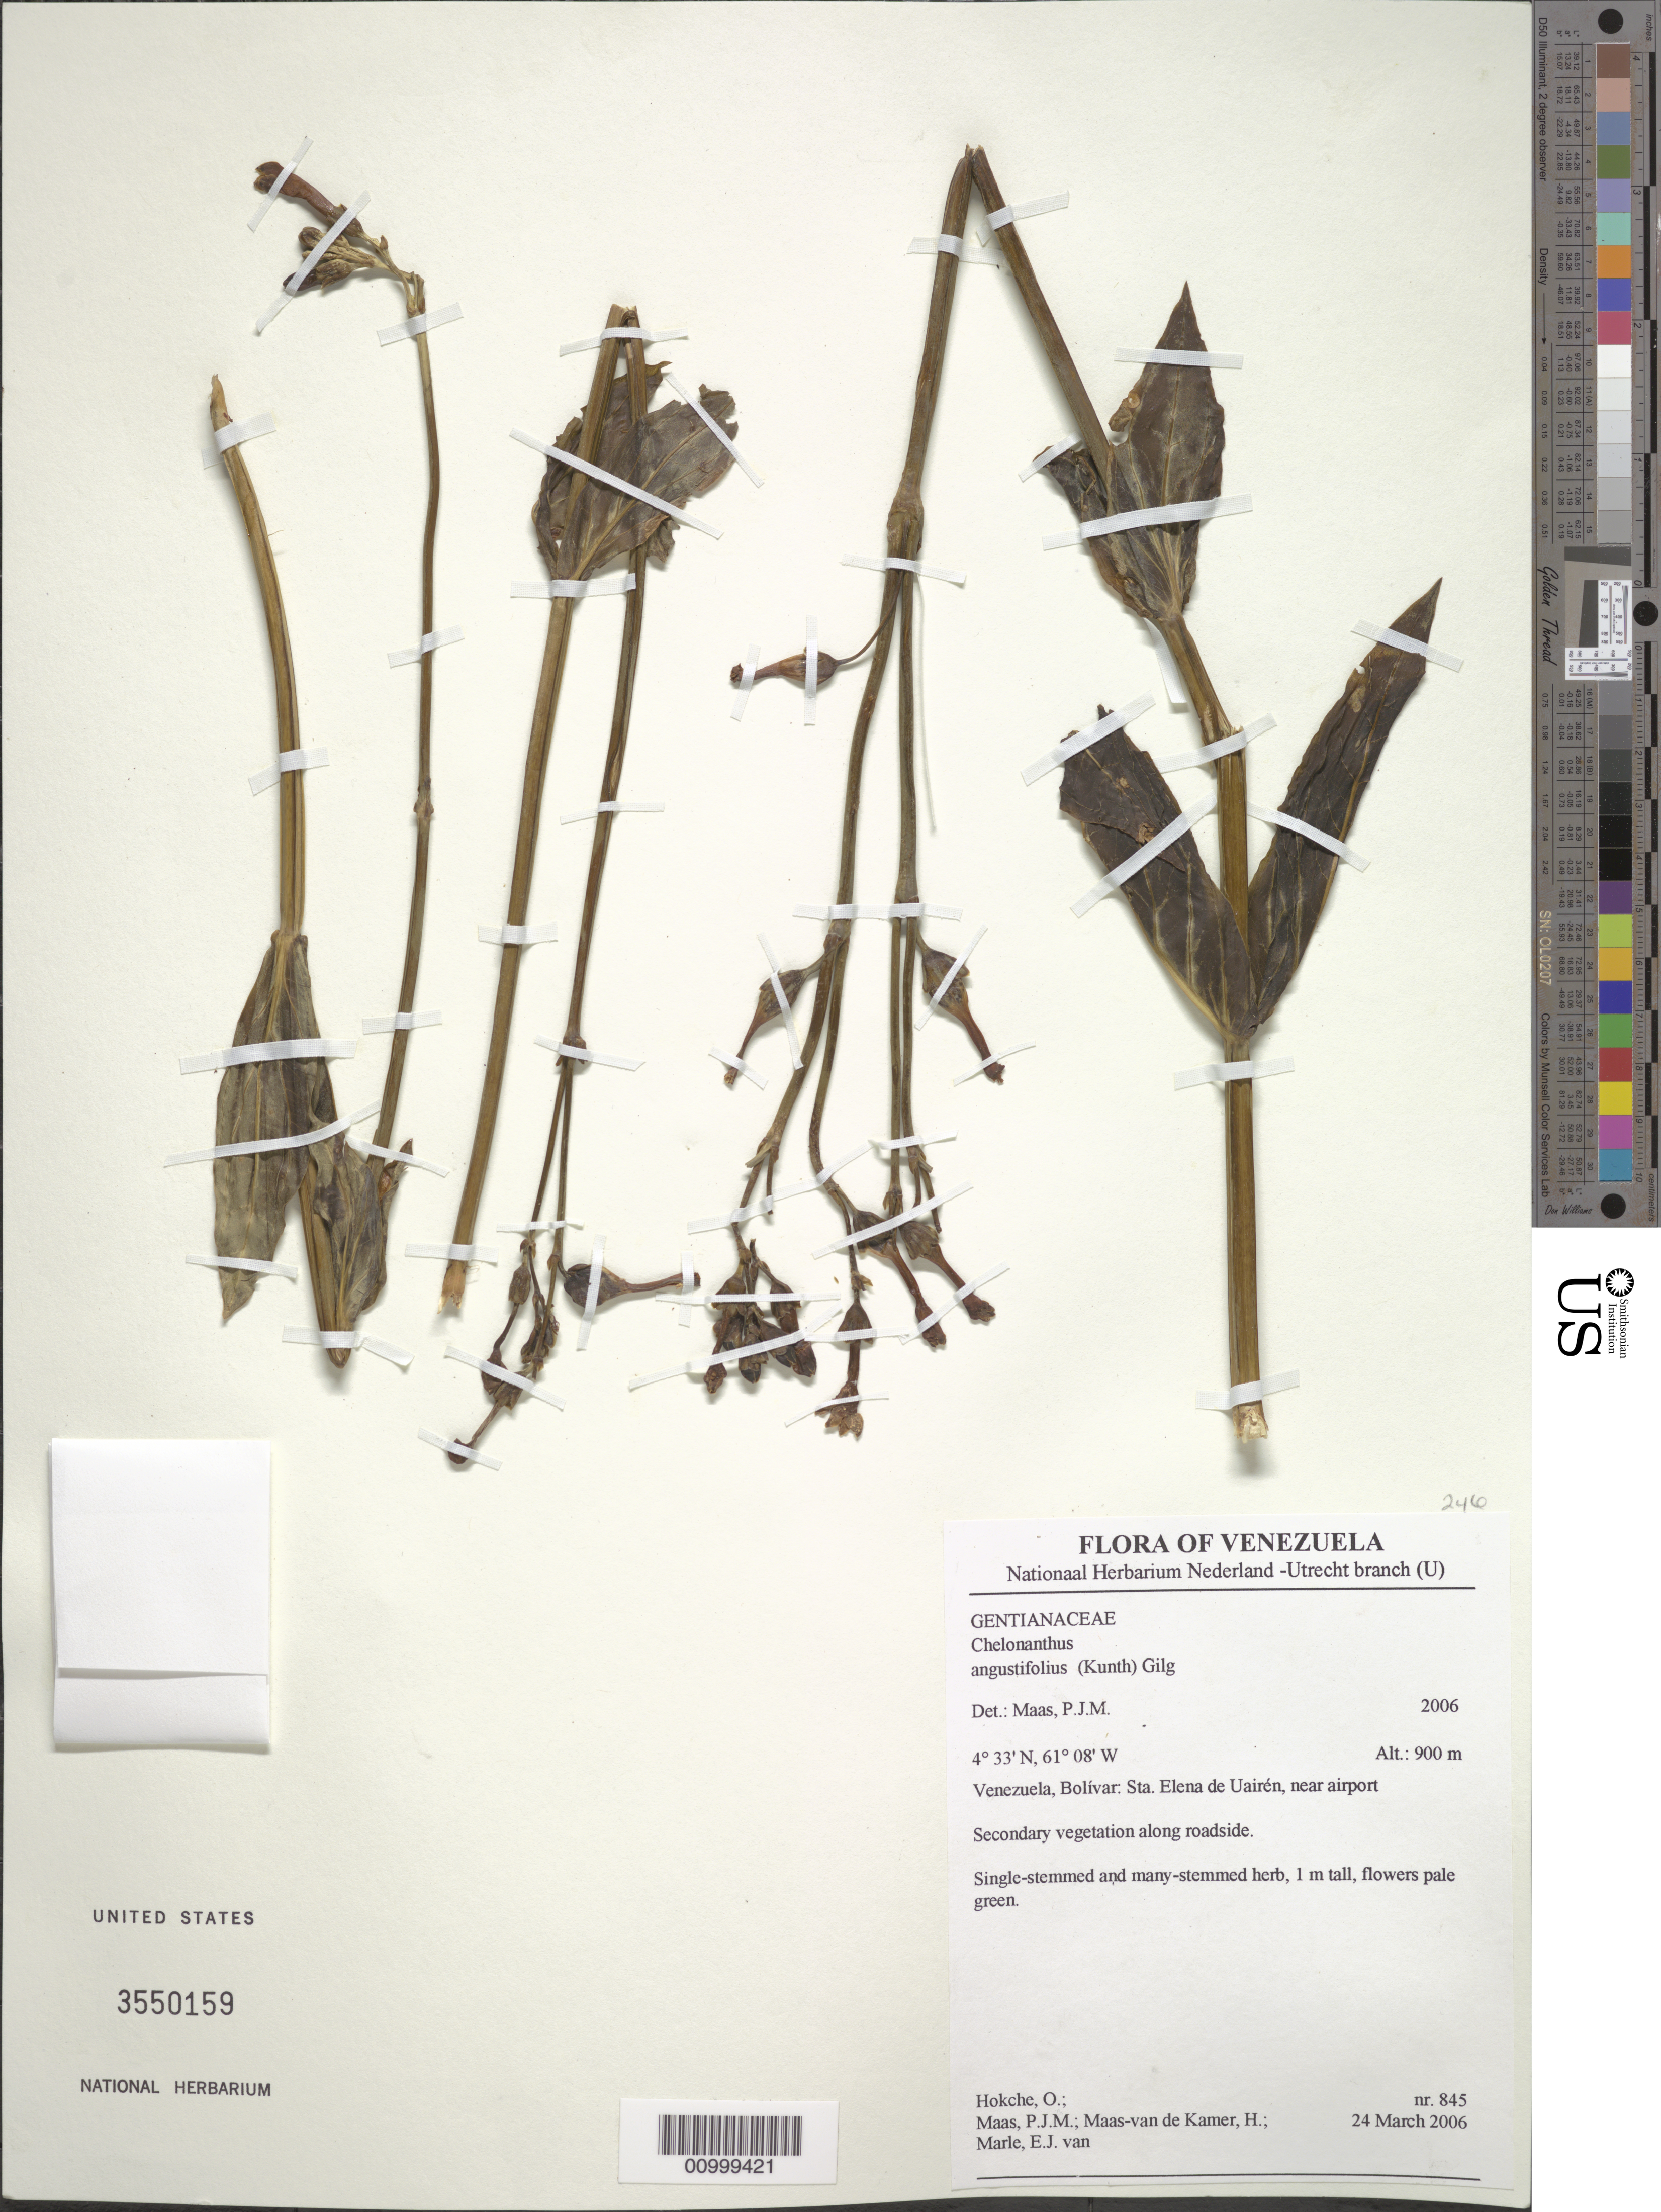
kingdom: Plantae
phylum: Tracheophyta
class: Magnoliopsida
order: Gentianales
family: Gentianaceae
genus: Chelonanthus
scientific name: Chelonanthus angustifolius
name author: (Kunth) Gilg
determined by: Maas, Paul J. M.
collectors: O. Hokche, P. Maas & E. Marle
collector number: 845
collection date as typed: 24-Mar-06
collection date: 2006-03-24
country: Venezuela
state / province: Bolívar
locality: Sta. Elena de Uairén, near airport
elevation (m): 900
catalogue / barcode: US 3550159